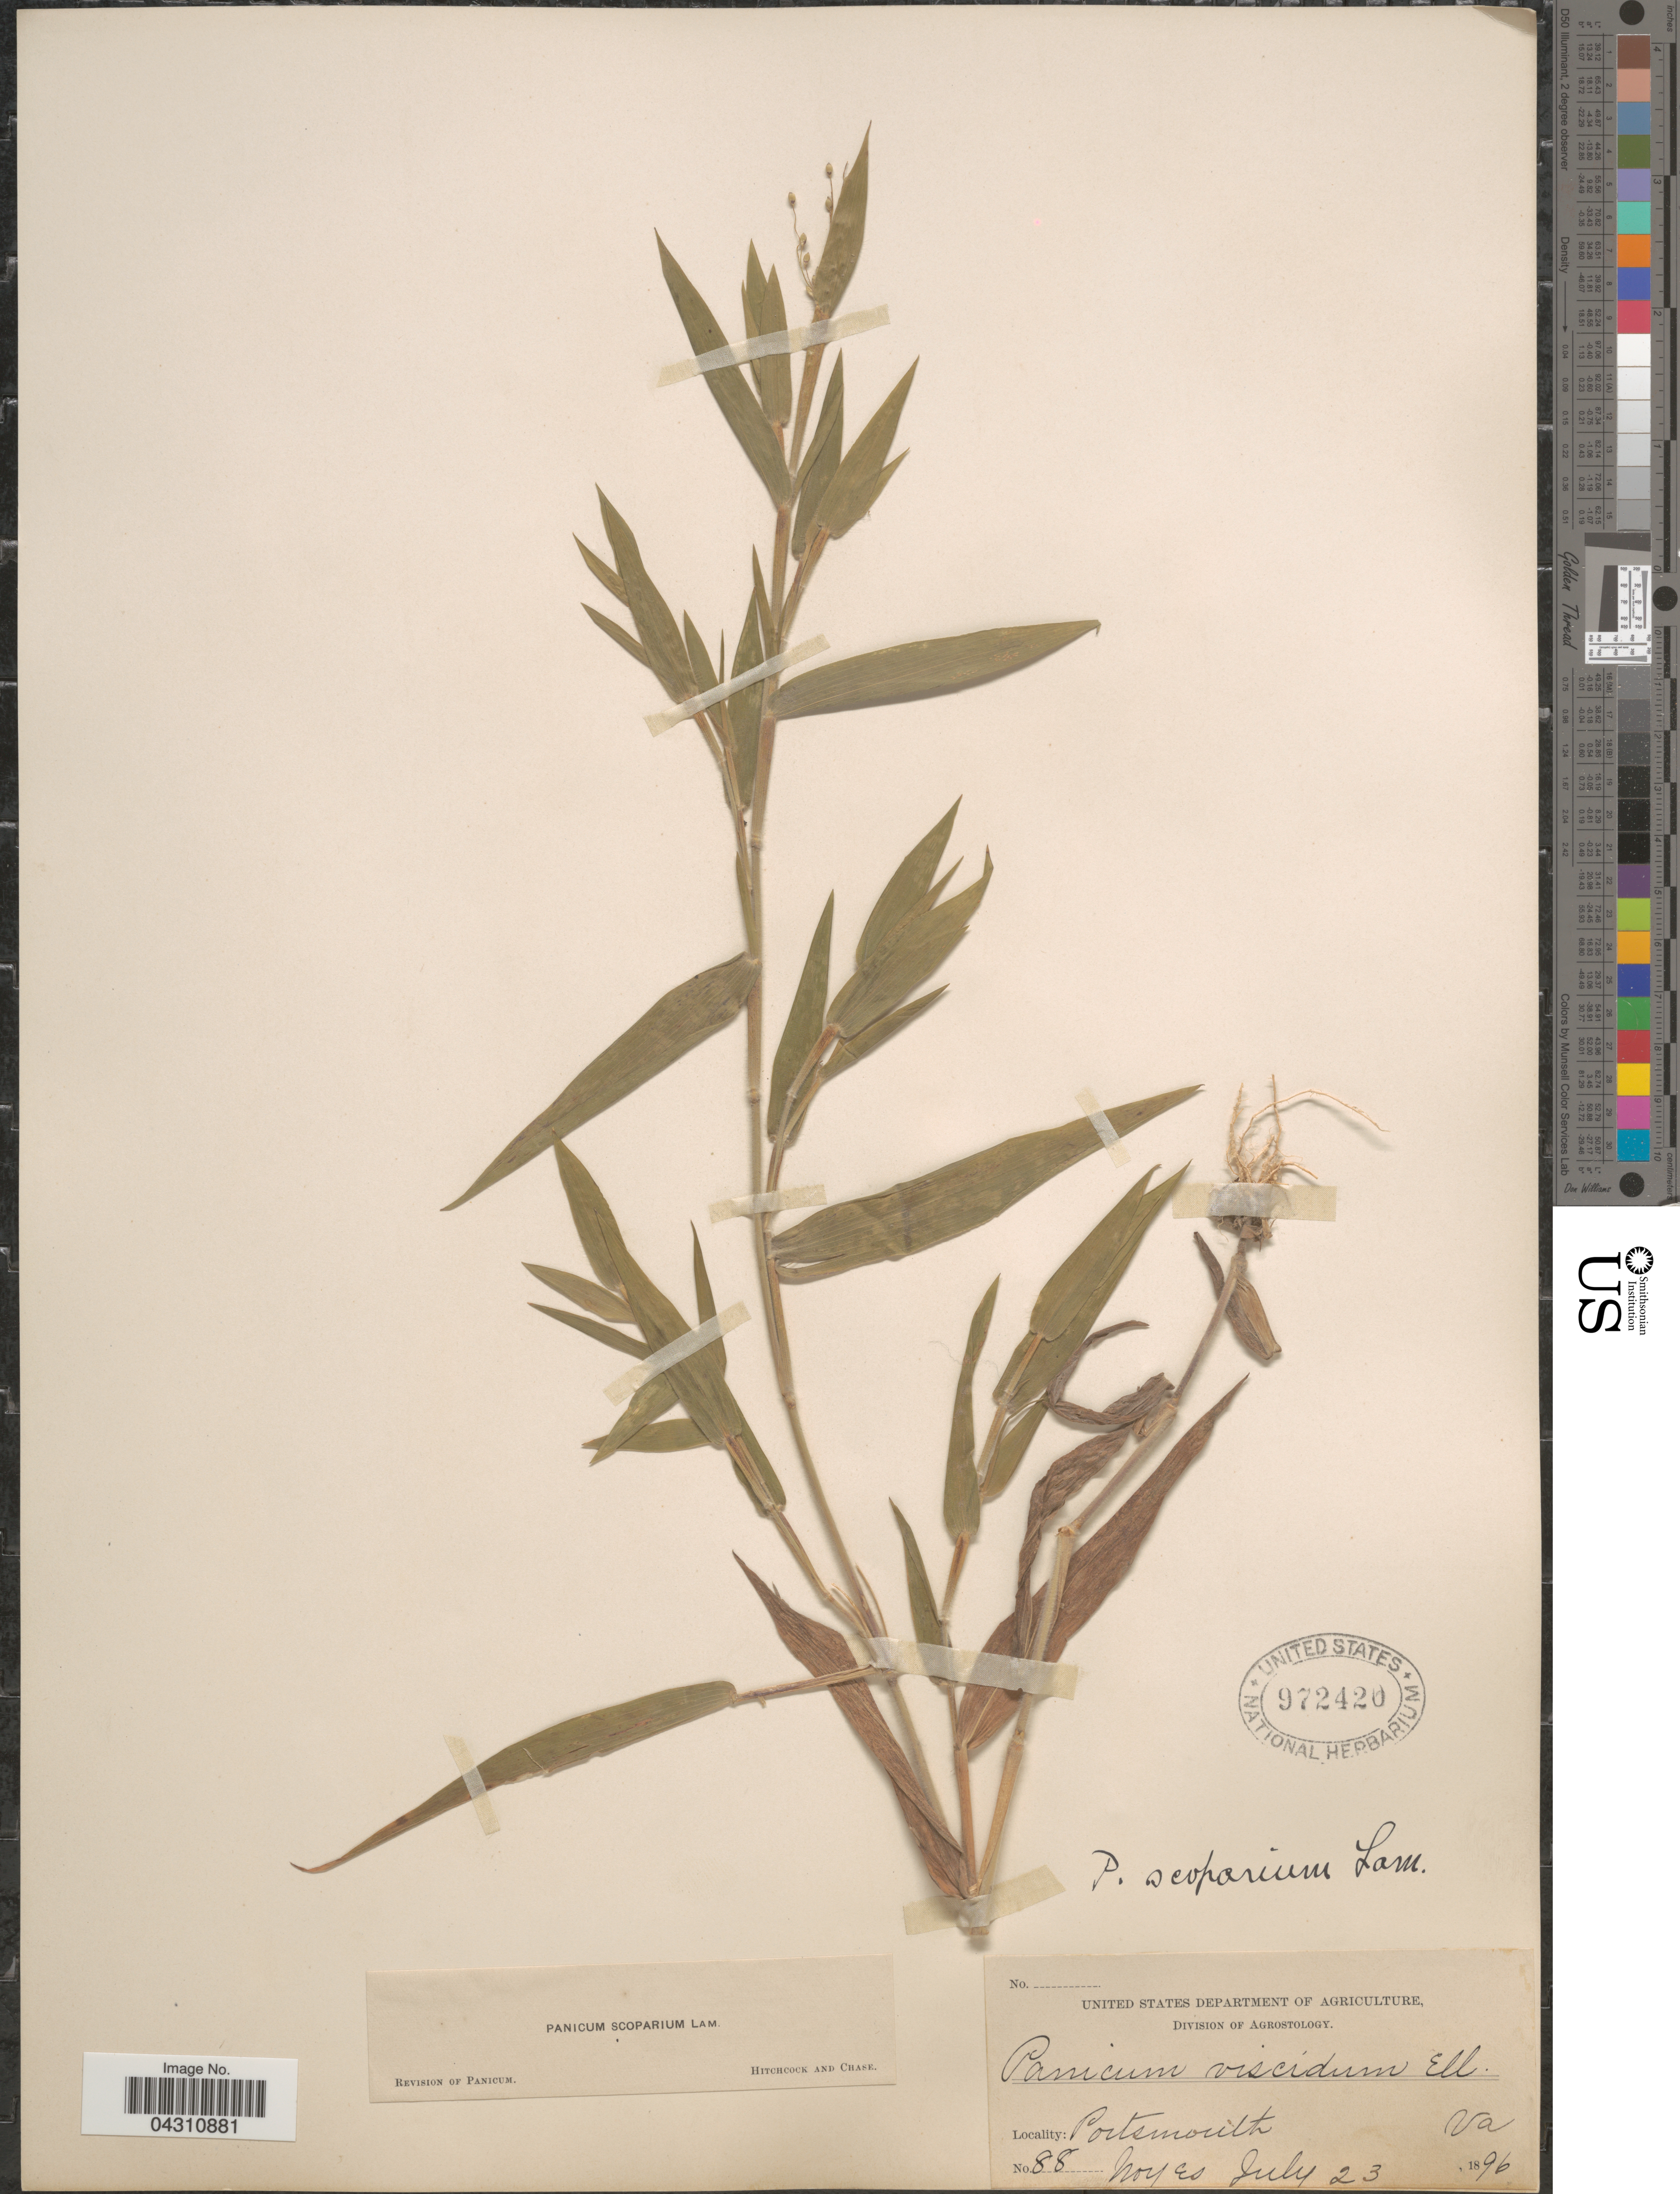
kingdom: Plantae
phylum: Tracheophyta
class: Liliopsida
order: Poales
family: Poaceae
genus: Dichanthelium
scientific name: Dichanthelium scoparium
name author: (Lam.) Gould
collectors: Noyes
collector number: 88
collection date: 1896-07-23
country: United States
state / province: Virginia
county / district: City of Portsmouth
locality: Portsmouth.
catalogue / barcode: US 972420